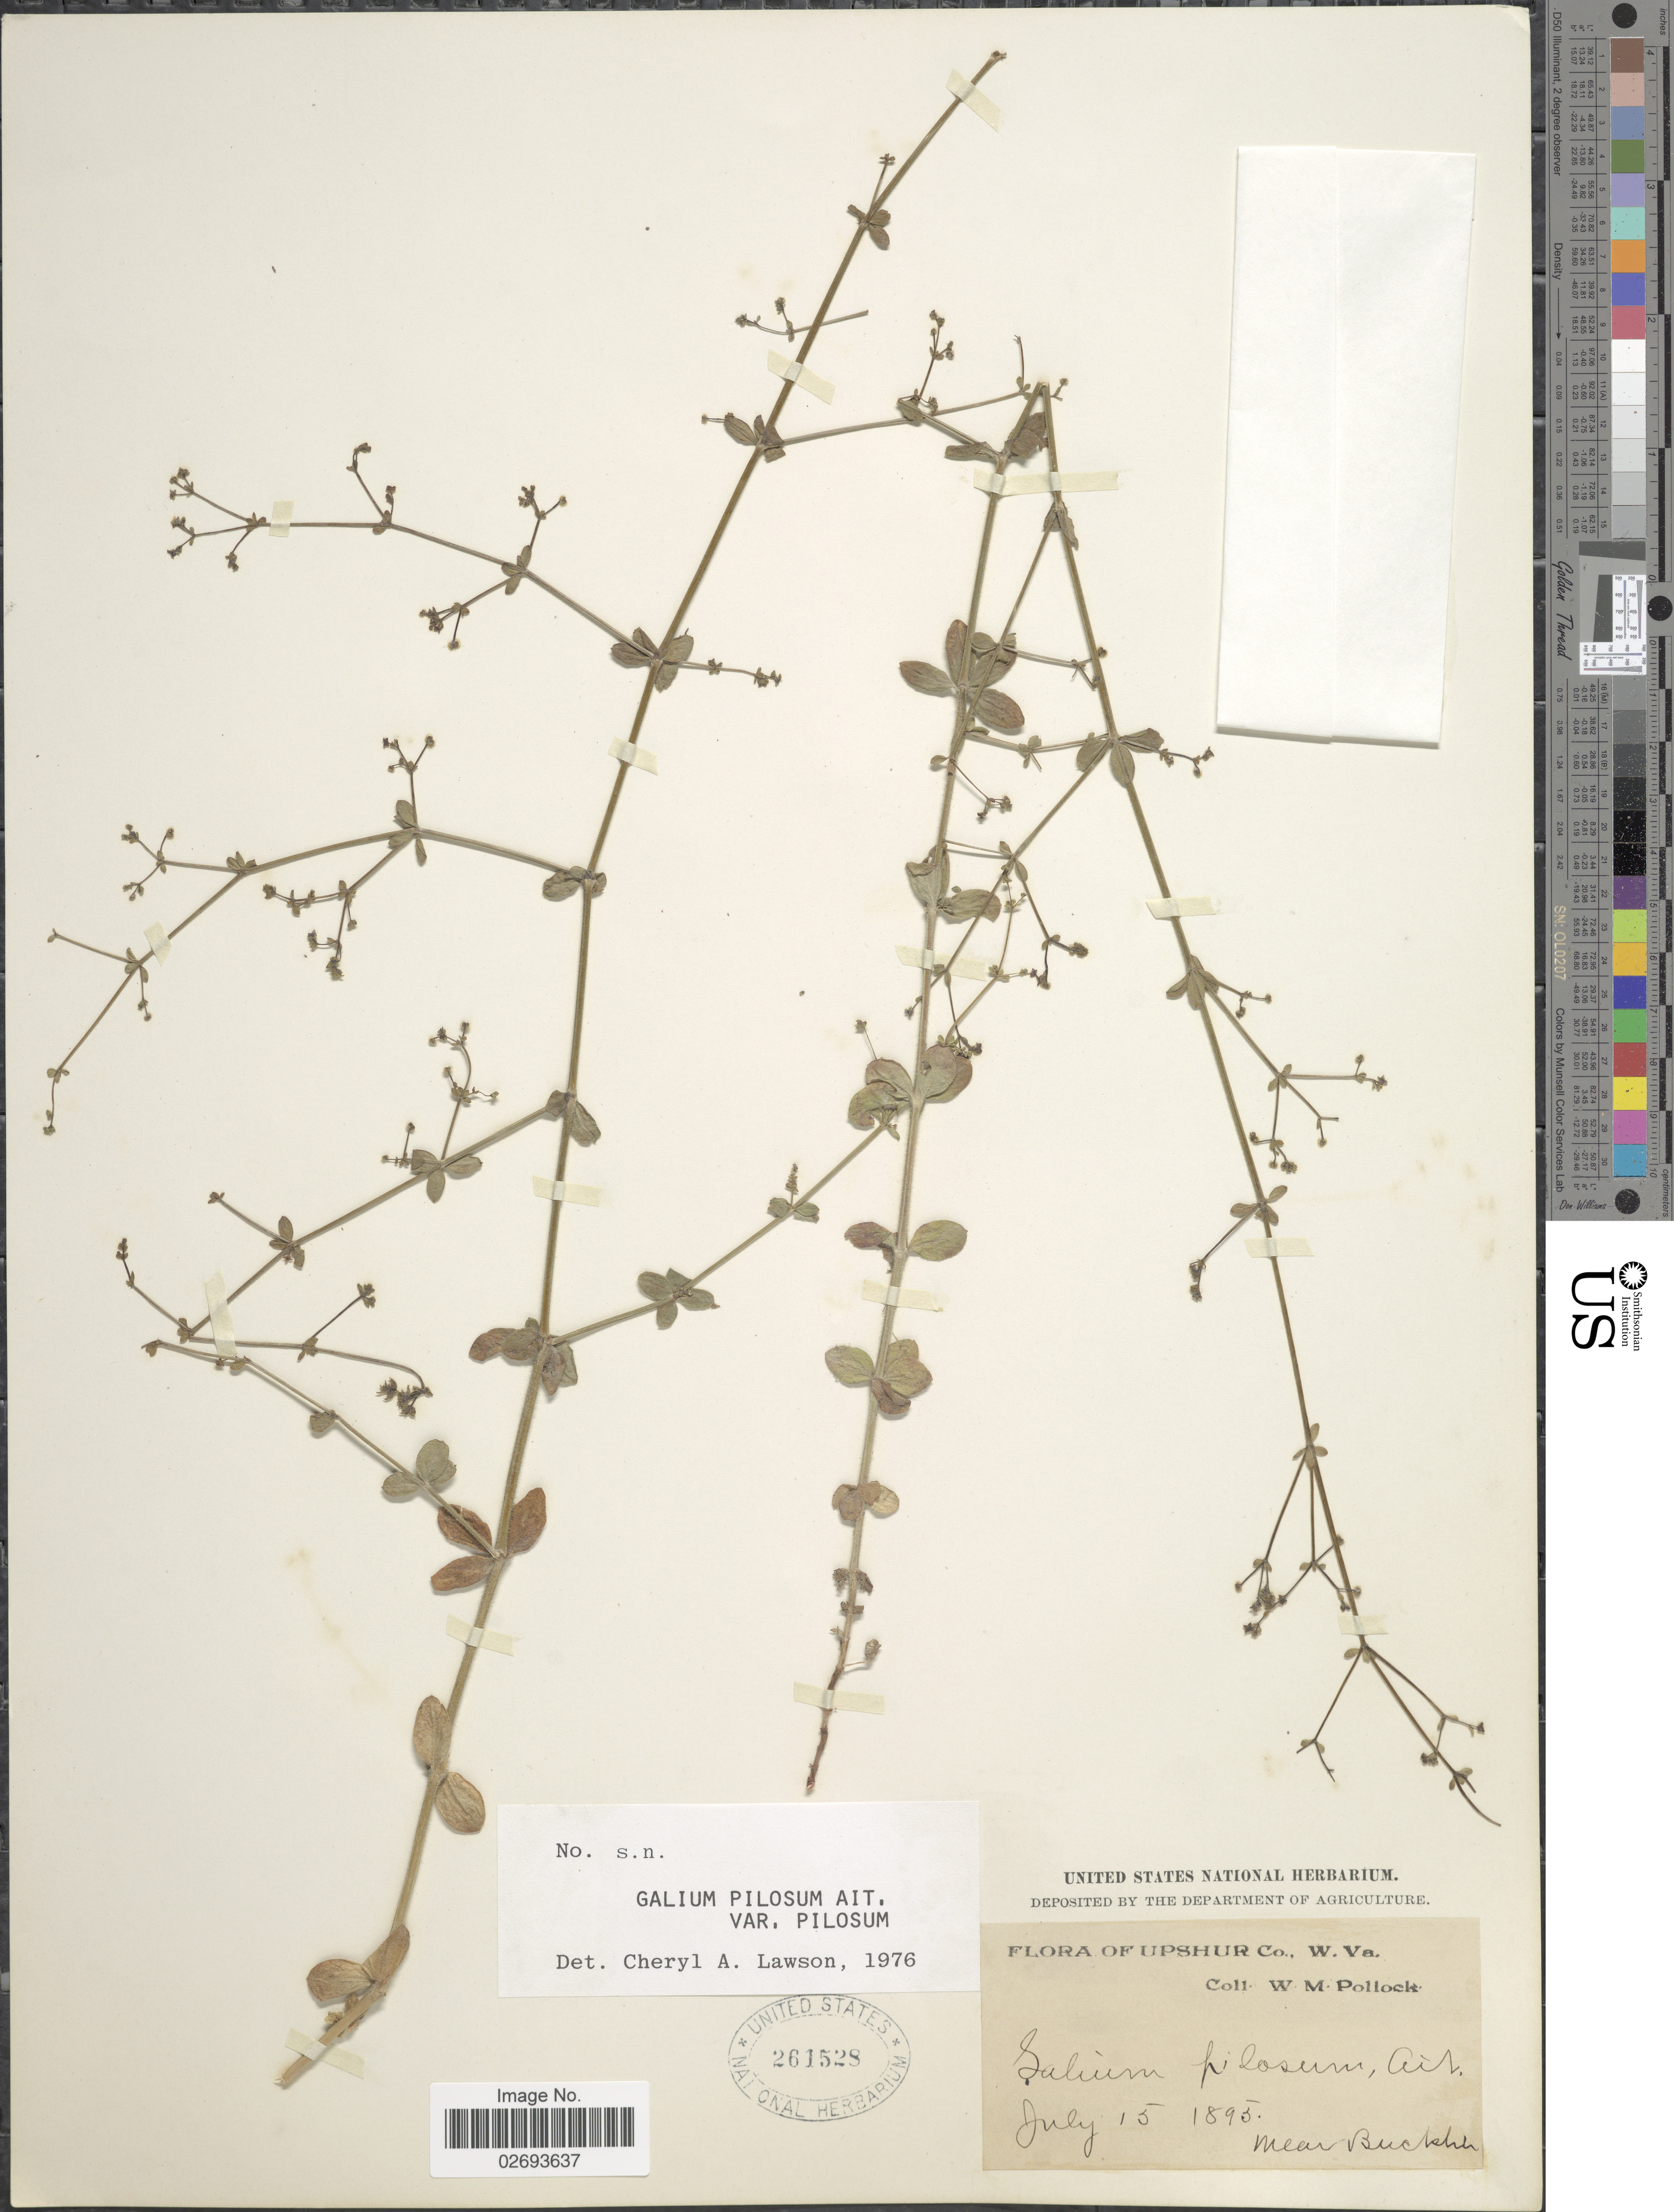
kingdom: Plantae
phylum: Tracheophyta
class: Magnoliopsida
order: Gentianales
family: Rubiaceae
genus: Galium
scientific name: Galium pilosum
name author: Aiton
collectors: W. M. Pollock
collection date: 1895-07-15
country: United States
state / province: West Virginia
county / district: Upshur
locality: W. Vanear Buckhan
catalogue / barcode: US 261528